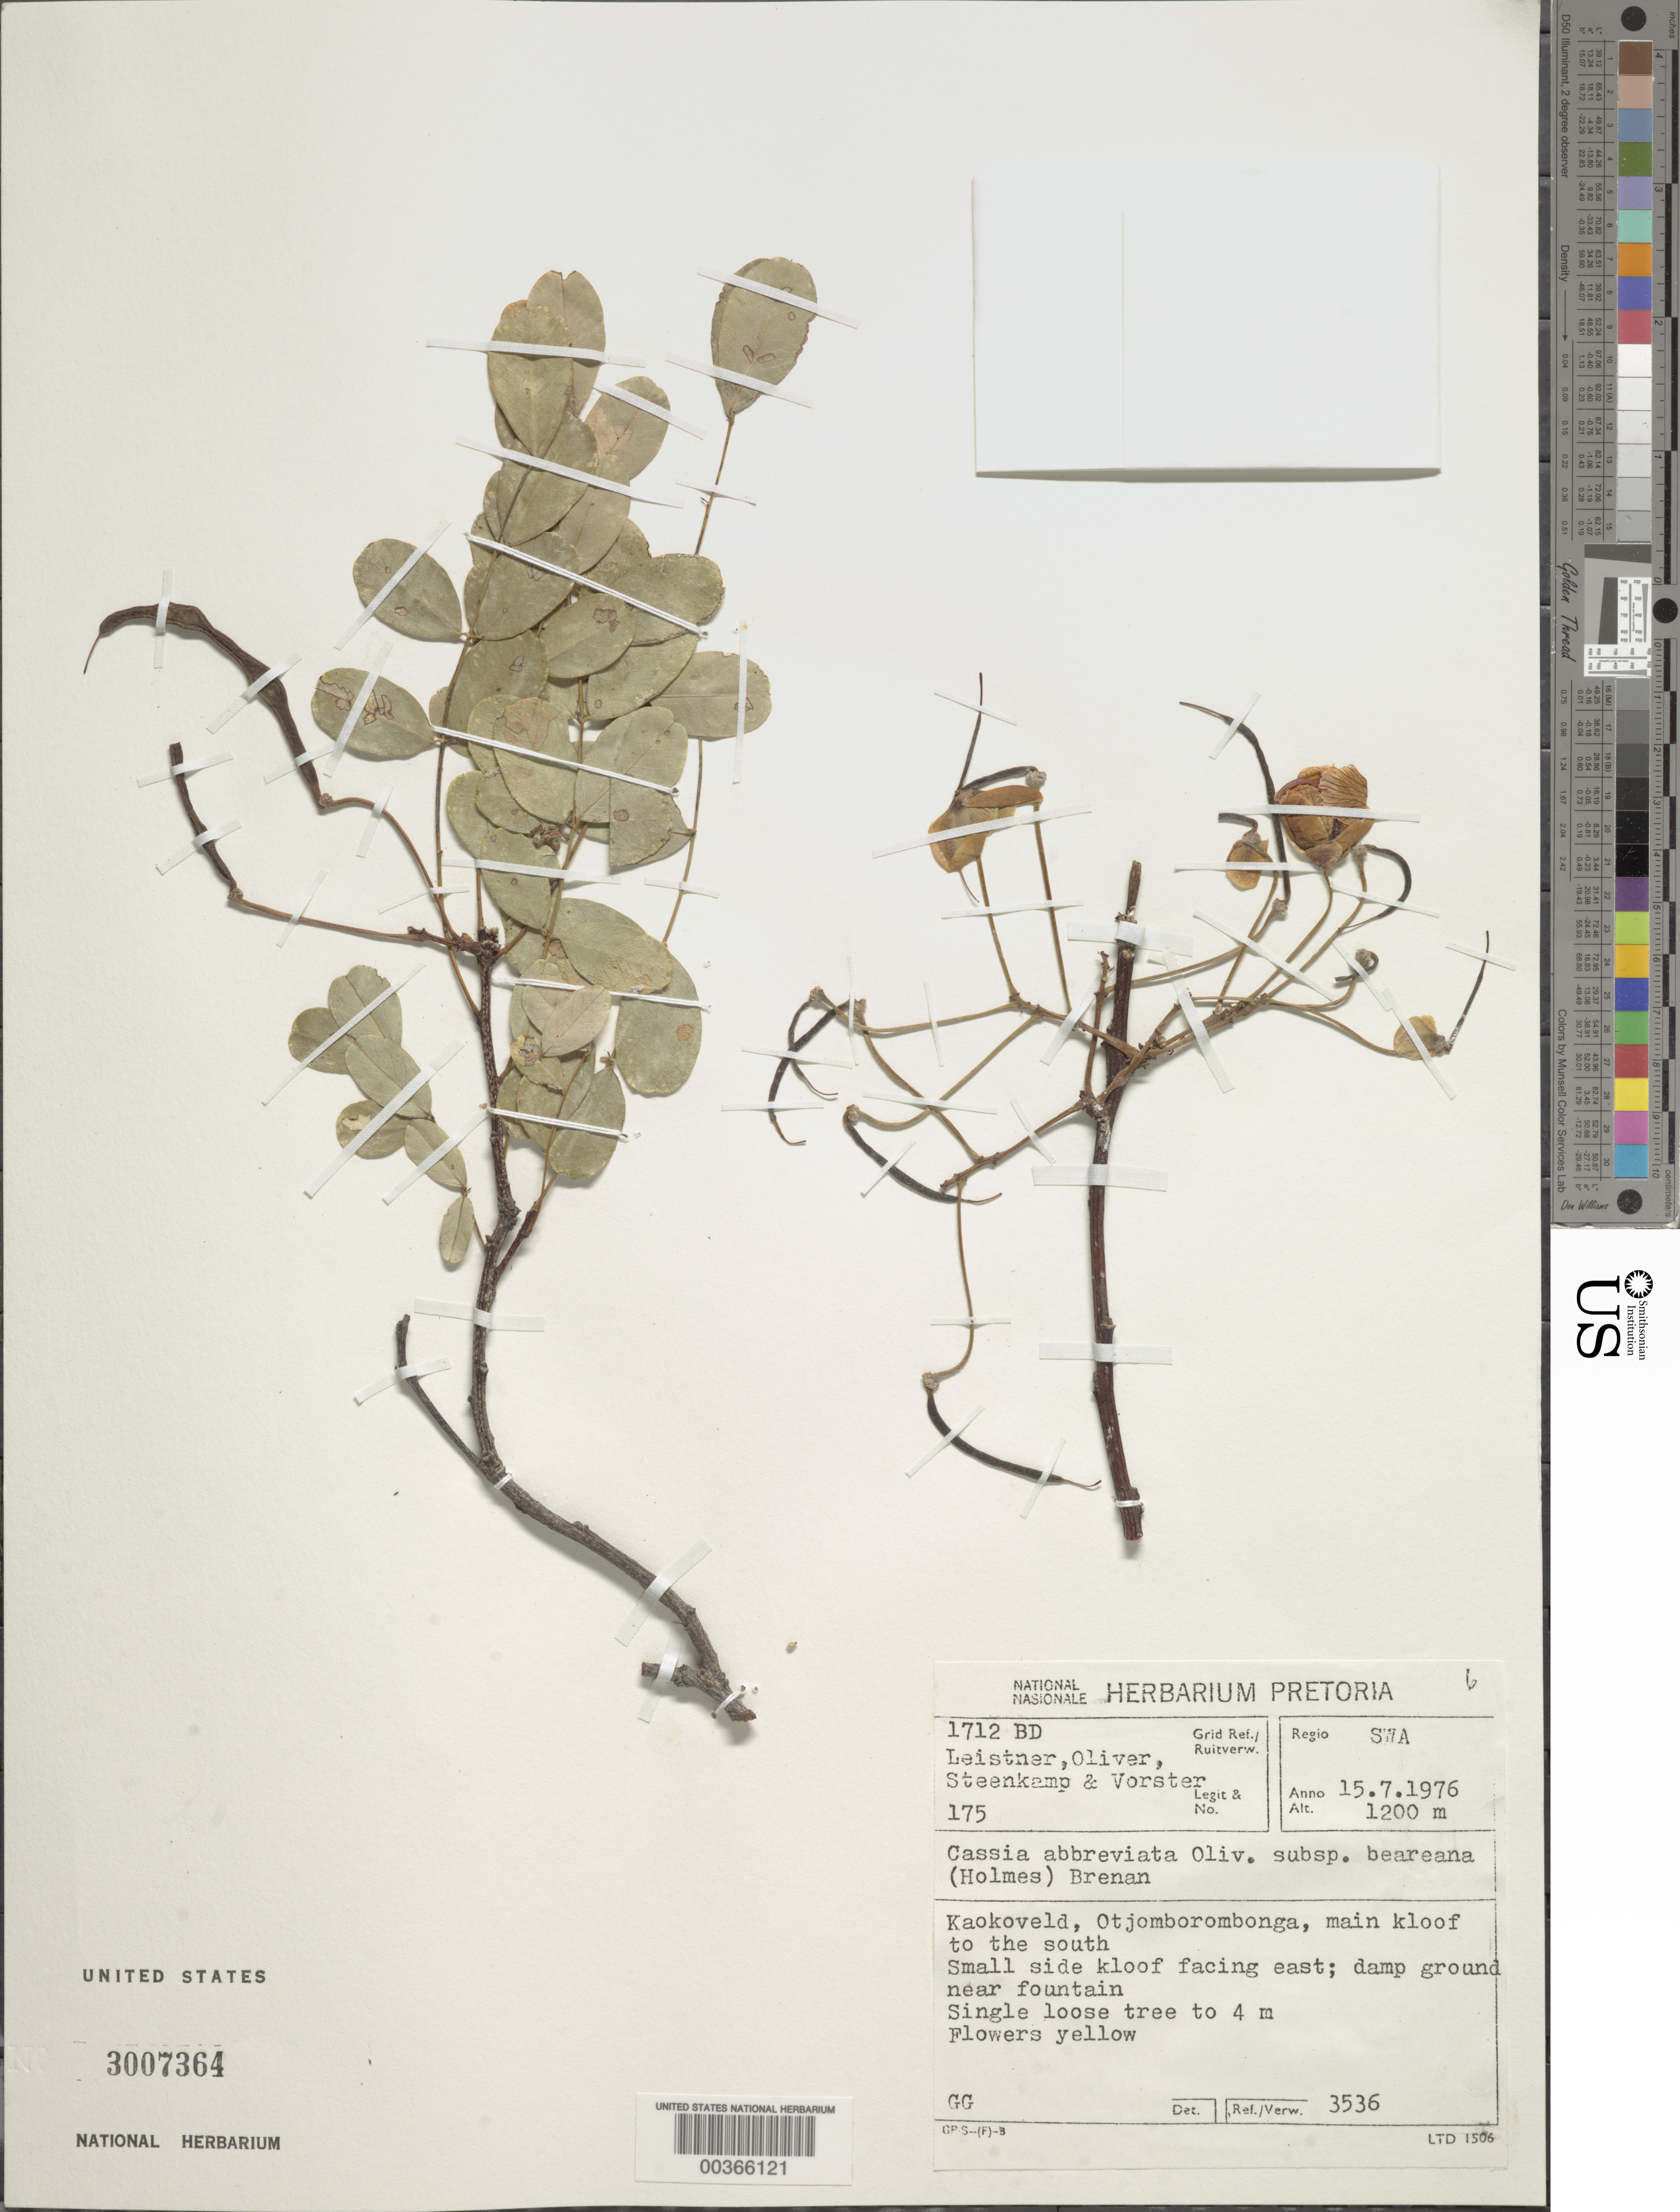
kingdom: Plantae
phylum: Tracheophyta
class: Magnoliopsida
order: Fabales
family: Fabaceae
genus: Cassia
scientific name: Cassia abbreviata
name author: Oliv.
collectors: O. Leistner, Oliver, --, -- Steenkamp & -. Vorster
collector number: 175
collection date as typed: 15 Jul 1976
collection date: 1976-07-15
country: South Africa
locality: Kaokoveld, otjomborombonga, main kloof to the south; small side kloof facing e; near fountain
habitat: Damp ground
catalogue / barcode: US 3007364